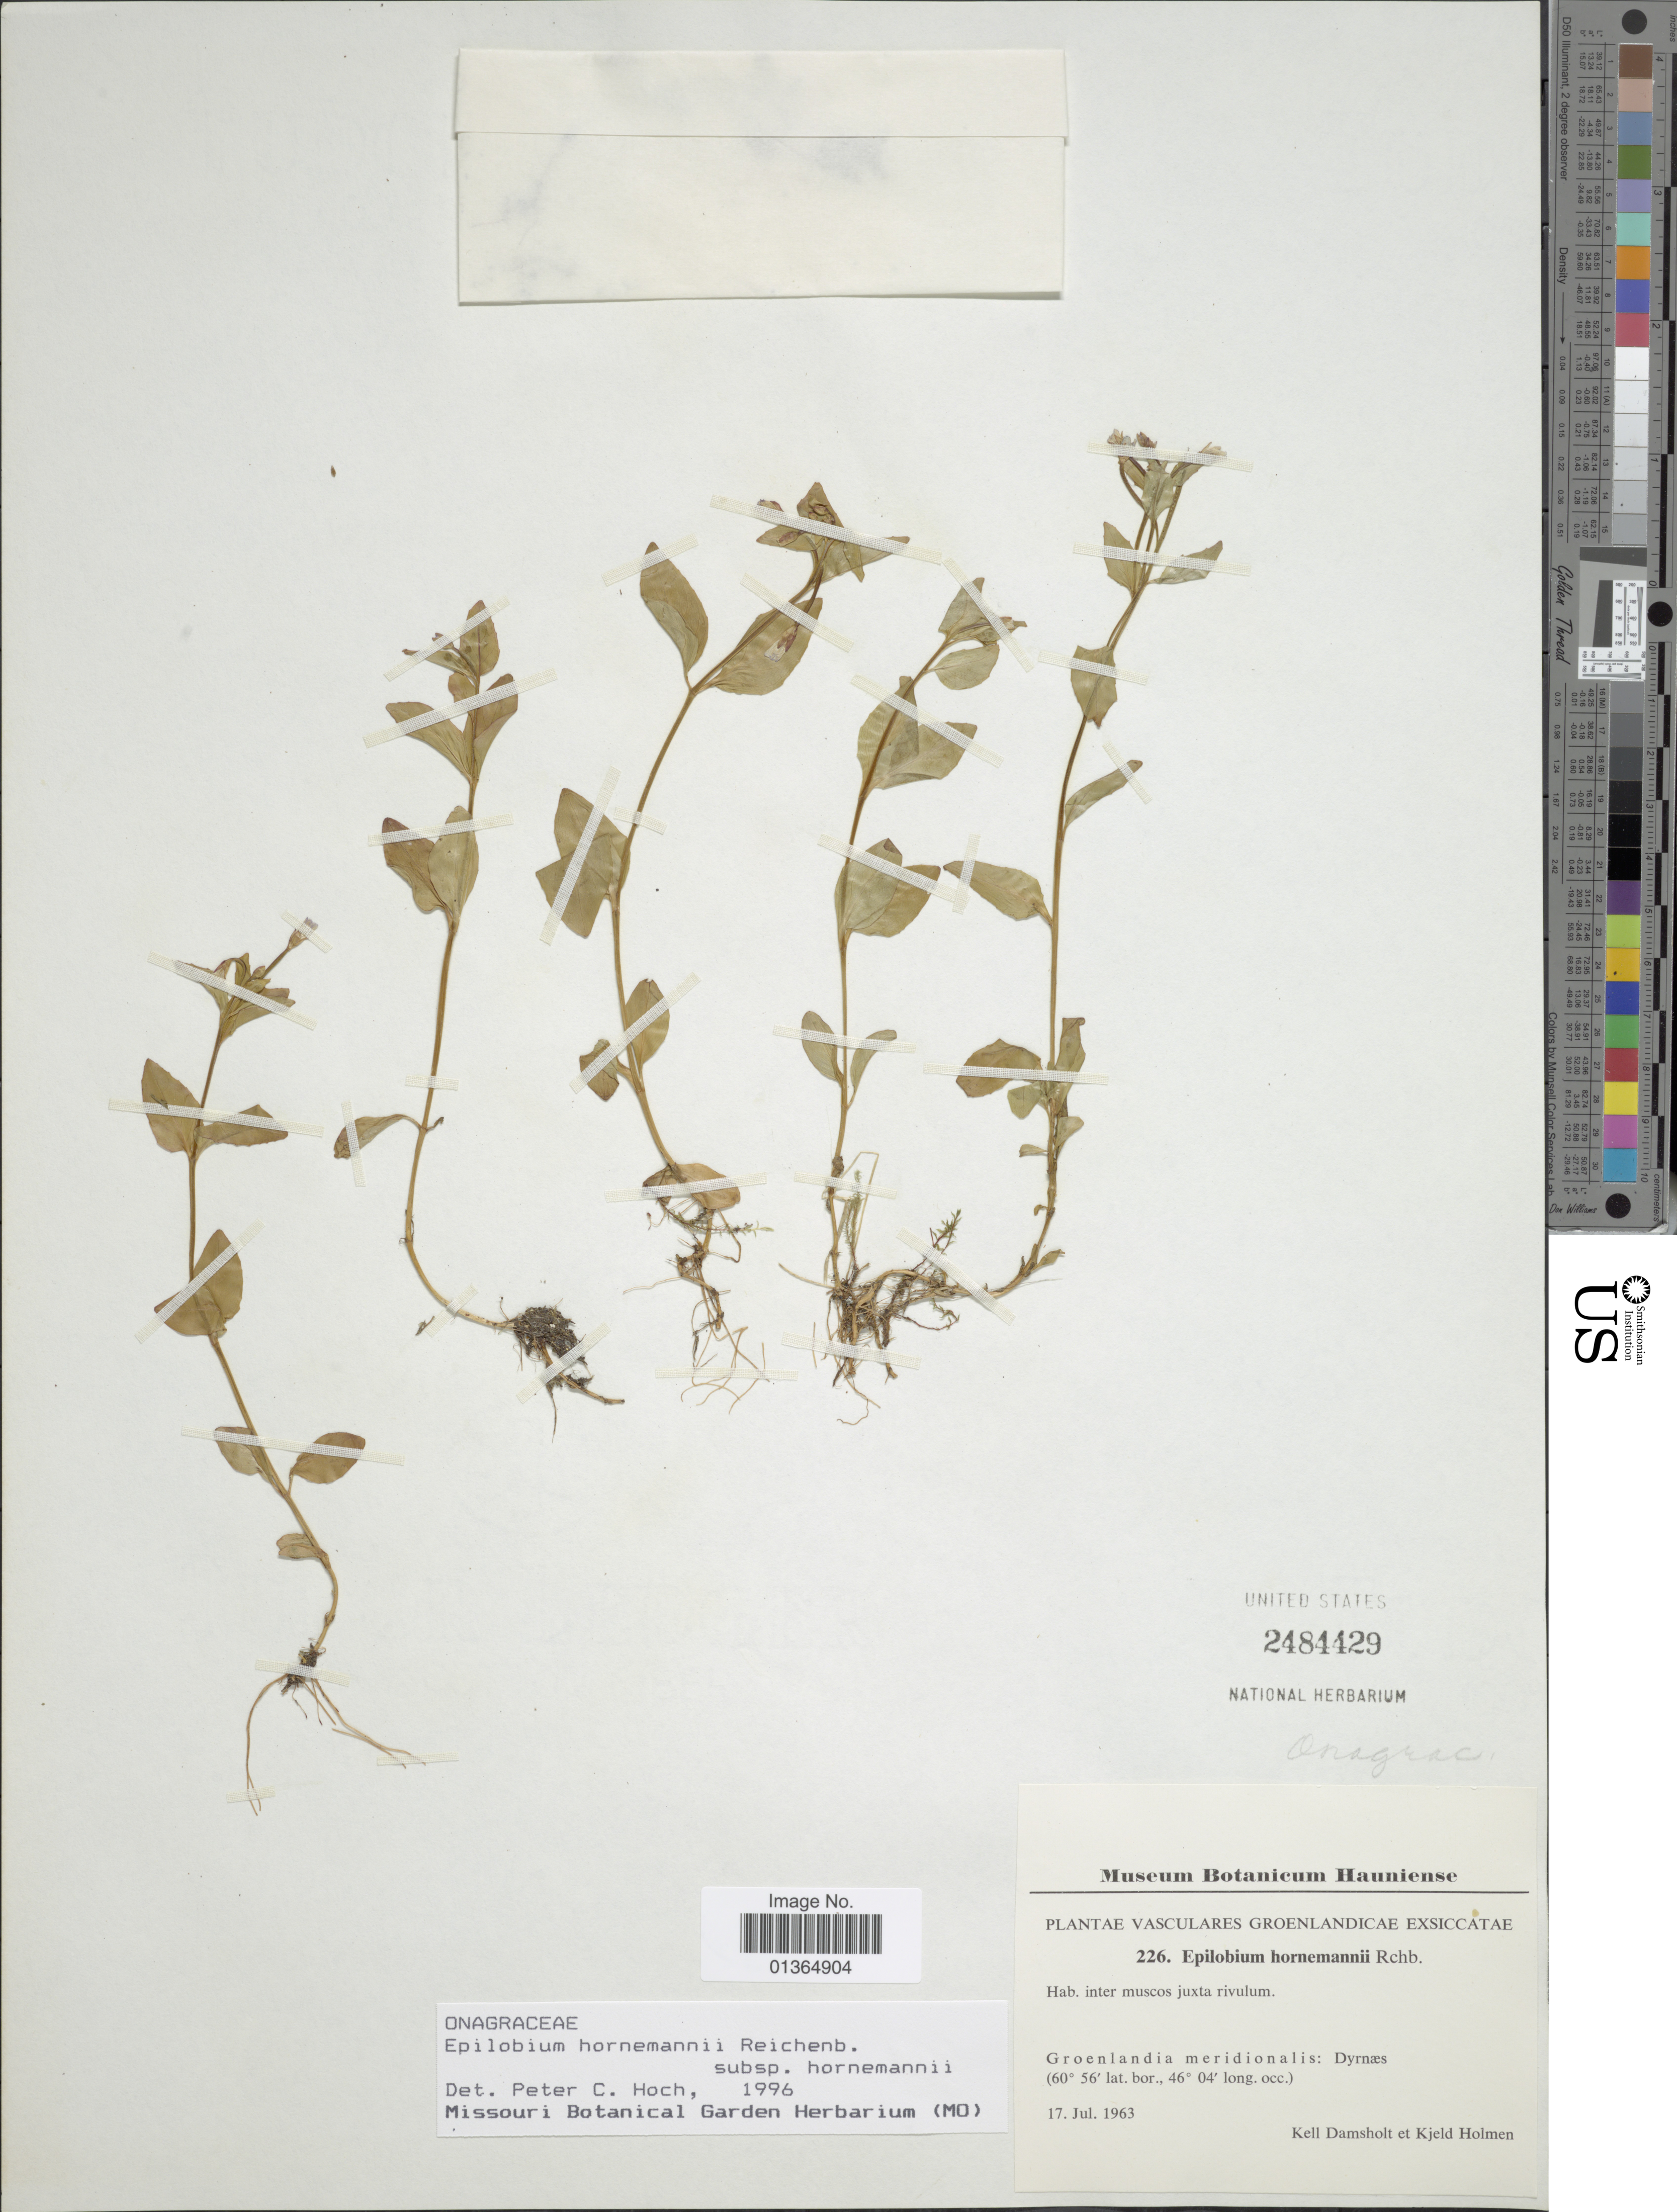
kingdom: Plantae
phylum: Tracheophyta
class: Magnoliopsida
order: Myrtales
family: Onagraceae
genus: Epilobium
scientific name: Epilobium hornemannii subsp. hornemannii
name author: Rchb.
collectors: K. Damsholt & K. A. Holmen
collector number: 226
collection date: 1963-07-17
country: Greenland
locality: Groenlandia meridionalis: Dyrnæs.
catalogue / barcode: US 2484429